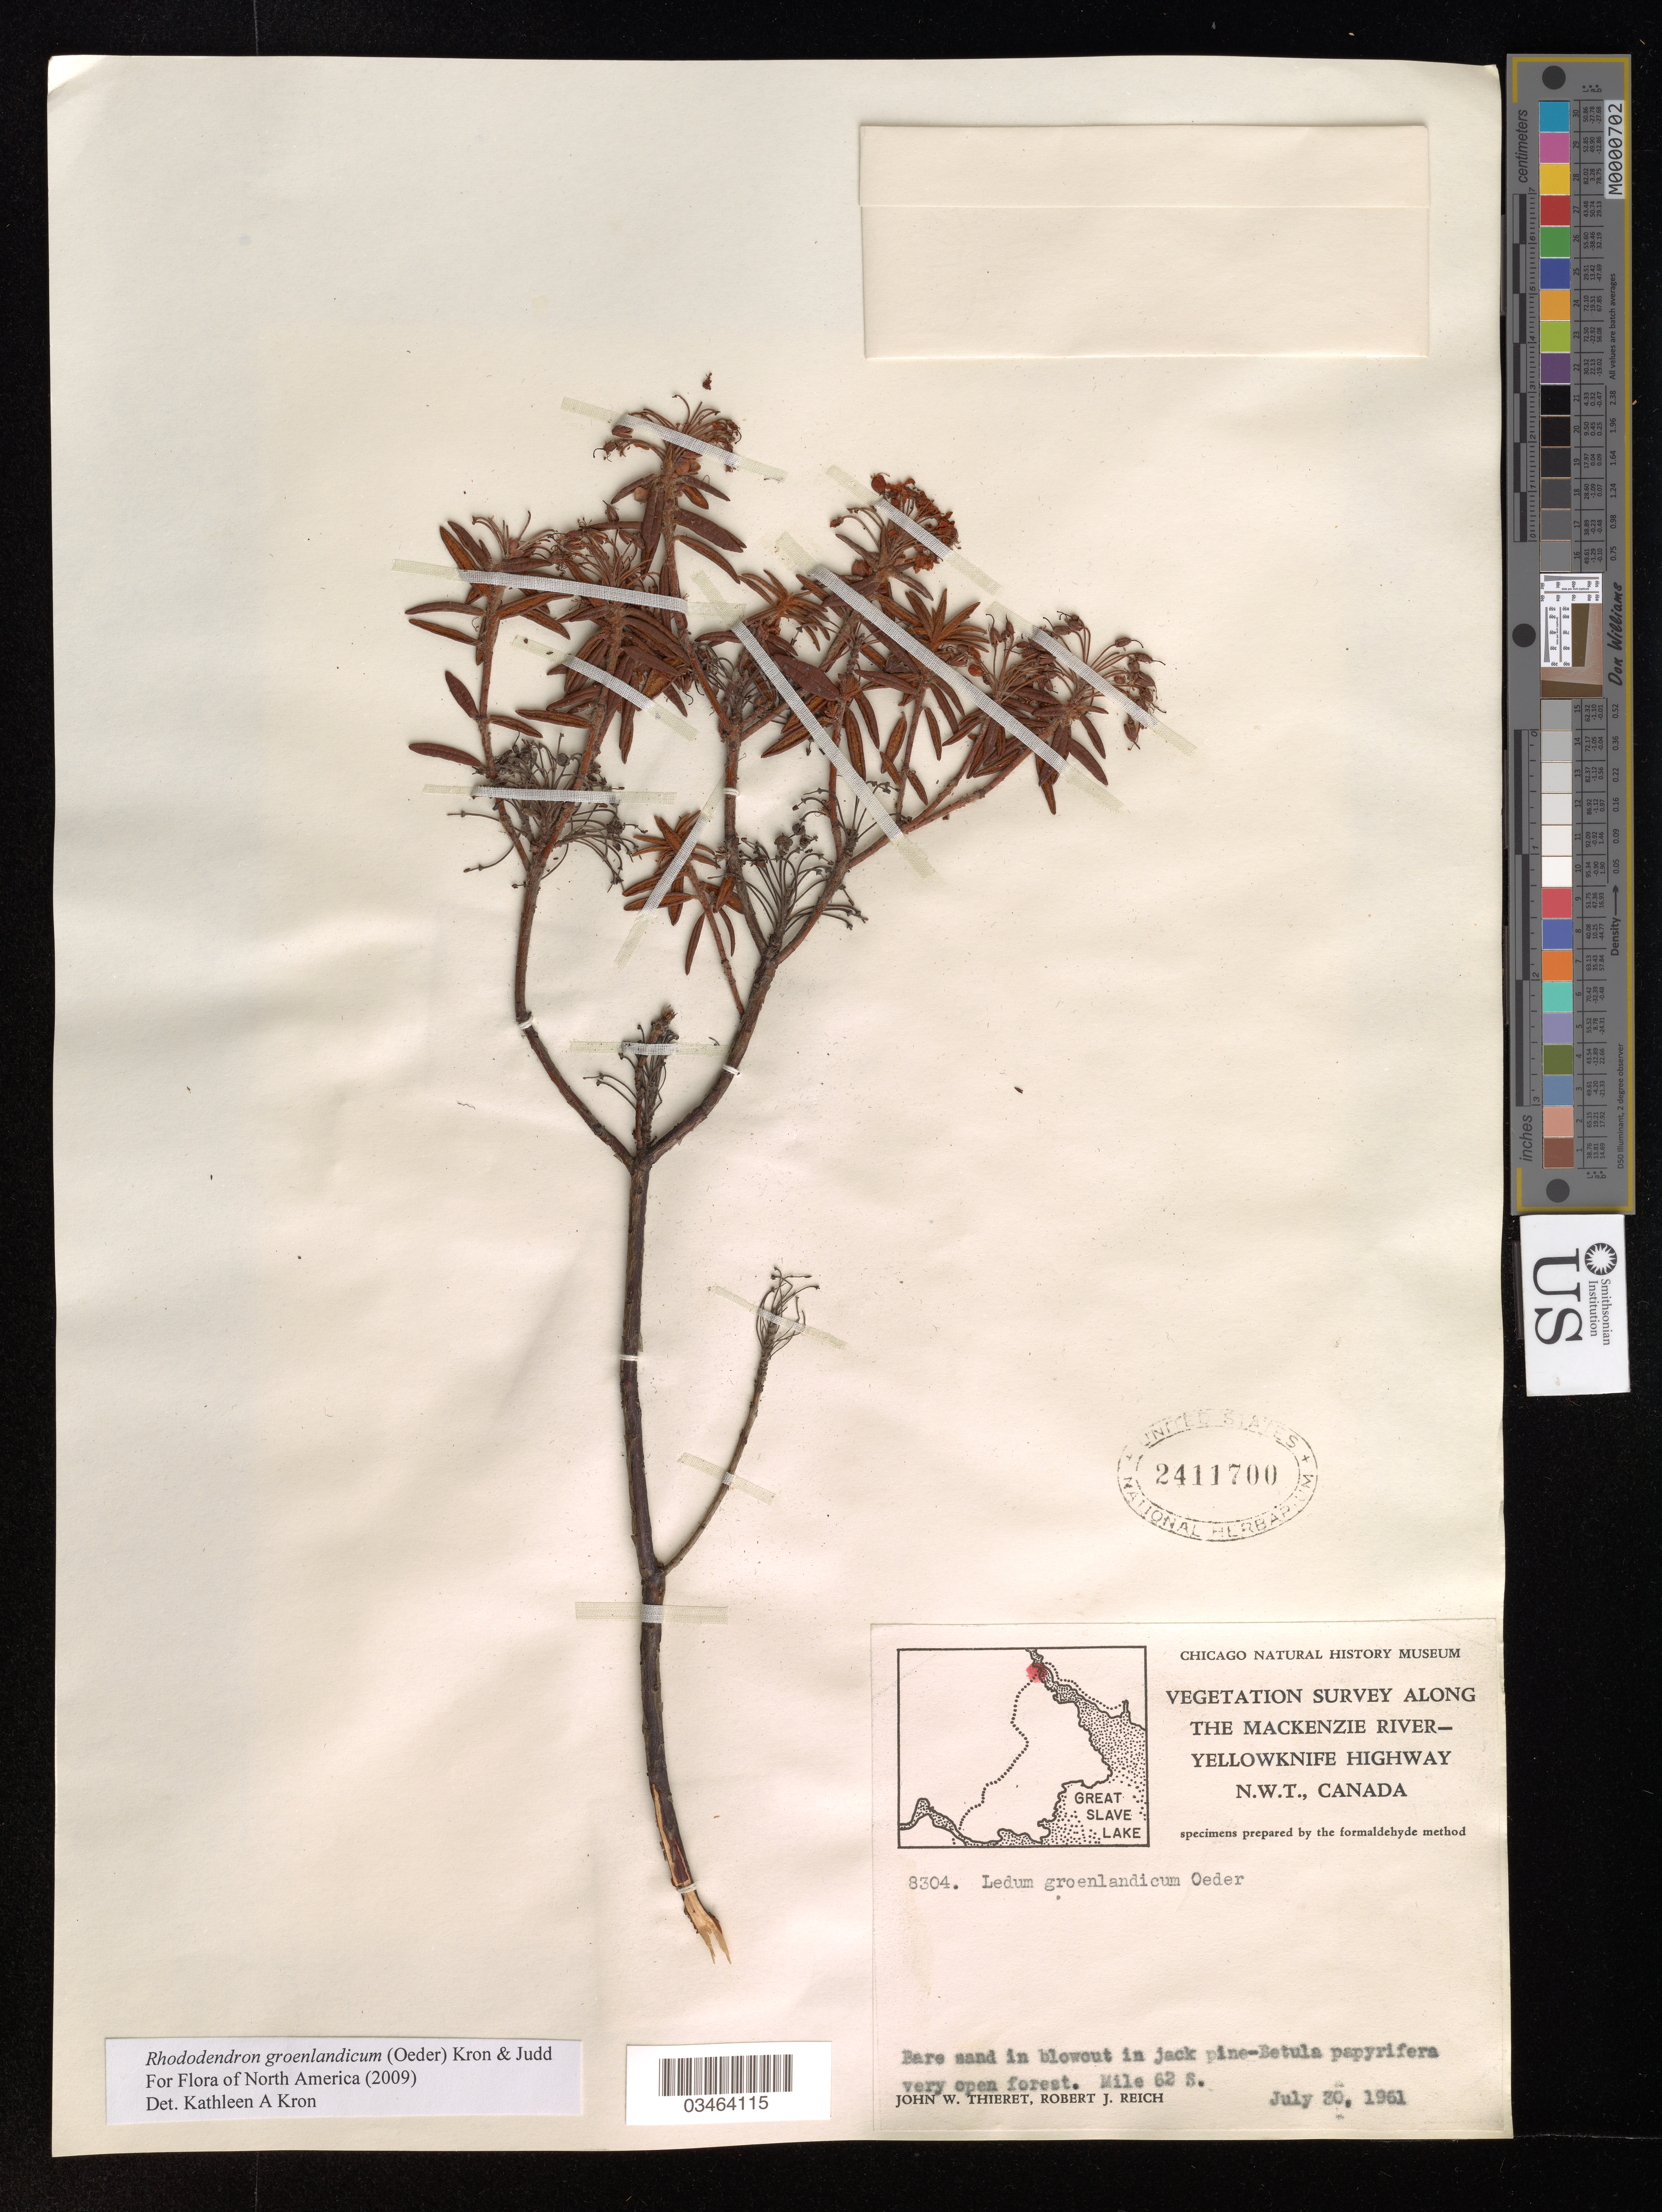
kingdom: Plantae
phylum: Tracheophyta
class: Magnoliopsida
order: Ericales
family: Ericaceae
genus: Rhododendron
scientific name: Rhododendron groenlandicum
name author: (Oeder) Kron & Judd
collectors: J. W. Thieret & R. Reich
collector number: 8304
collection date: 1961-07-20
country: Canada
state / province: Northwest Territories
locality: Vegetation survey along the Mackenzie River - Yellowknife Highway N.W.T. Mile 62 S.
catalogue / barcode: US 2411700